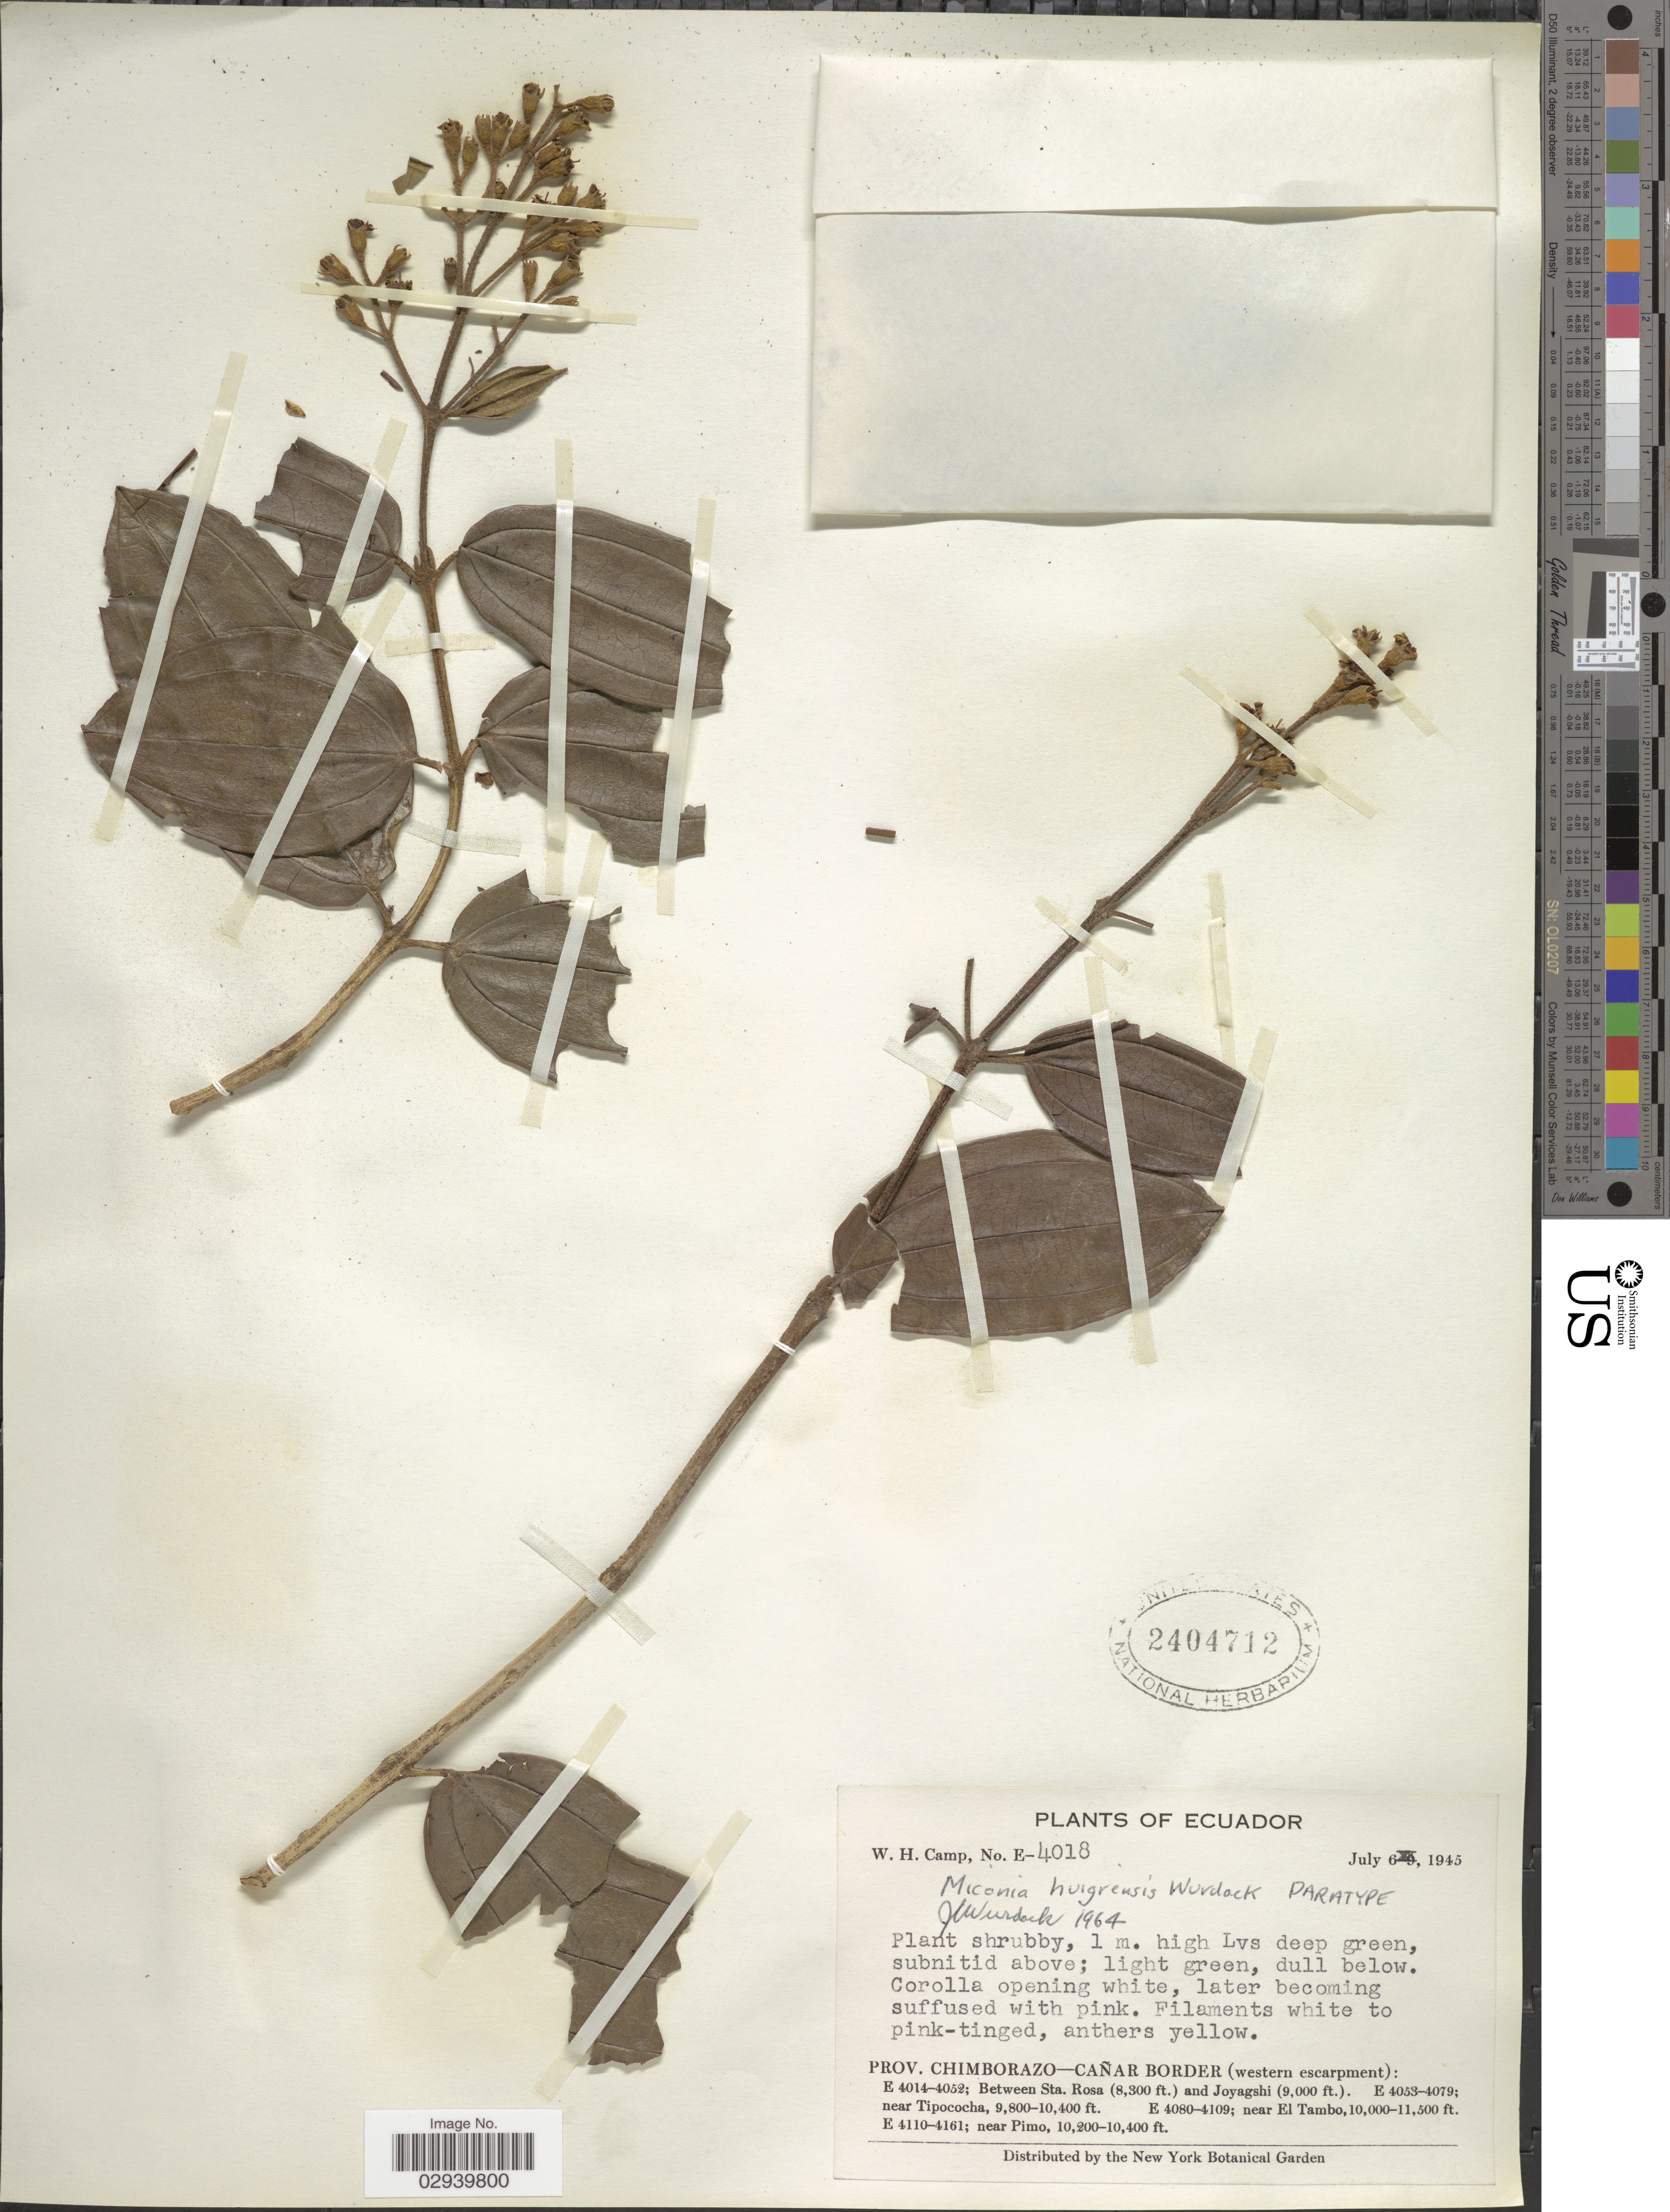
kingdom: Plantae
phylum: Tracheophyta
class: Magnoliopsida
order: Myrtales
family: Melastomataceae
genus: Miconia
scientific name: Miconia huigrensis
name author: Wurdack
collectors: W. H. Camp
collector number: E-4018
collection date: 1945-07-06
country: Ecuador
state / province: Chimborazo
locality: Prov. Chimborazo-Cañar Border (western escarpment): Between Sta. Rosa and Joyagshi.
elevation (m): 2530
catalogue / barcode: US 2404712